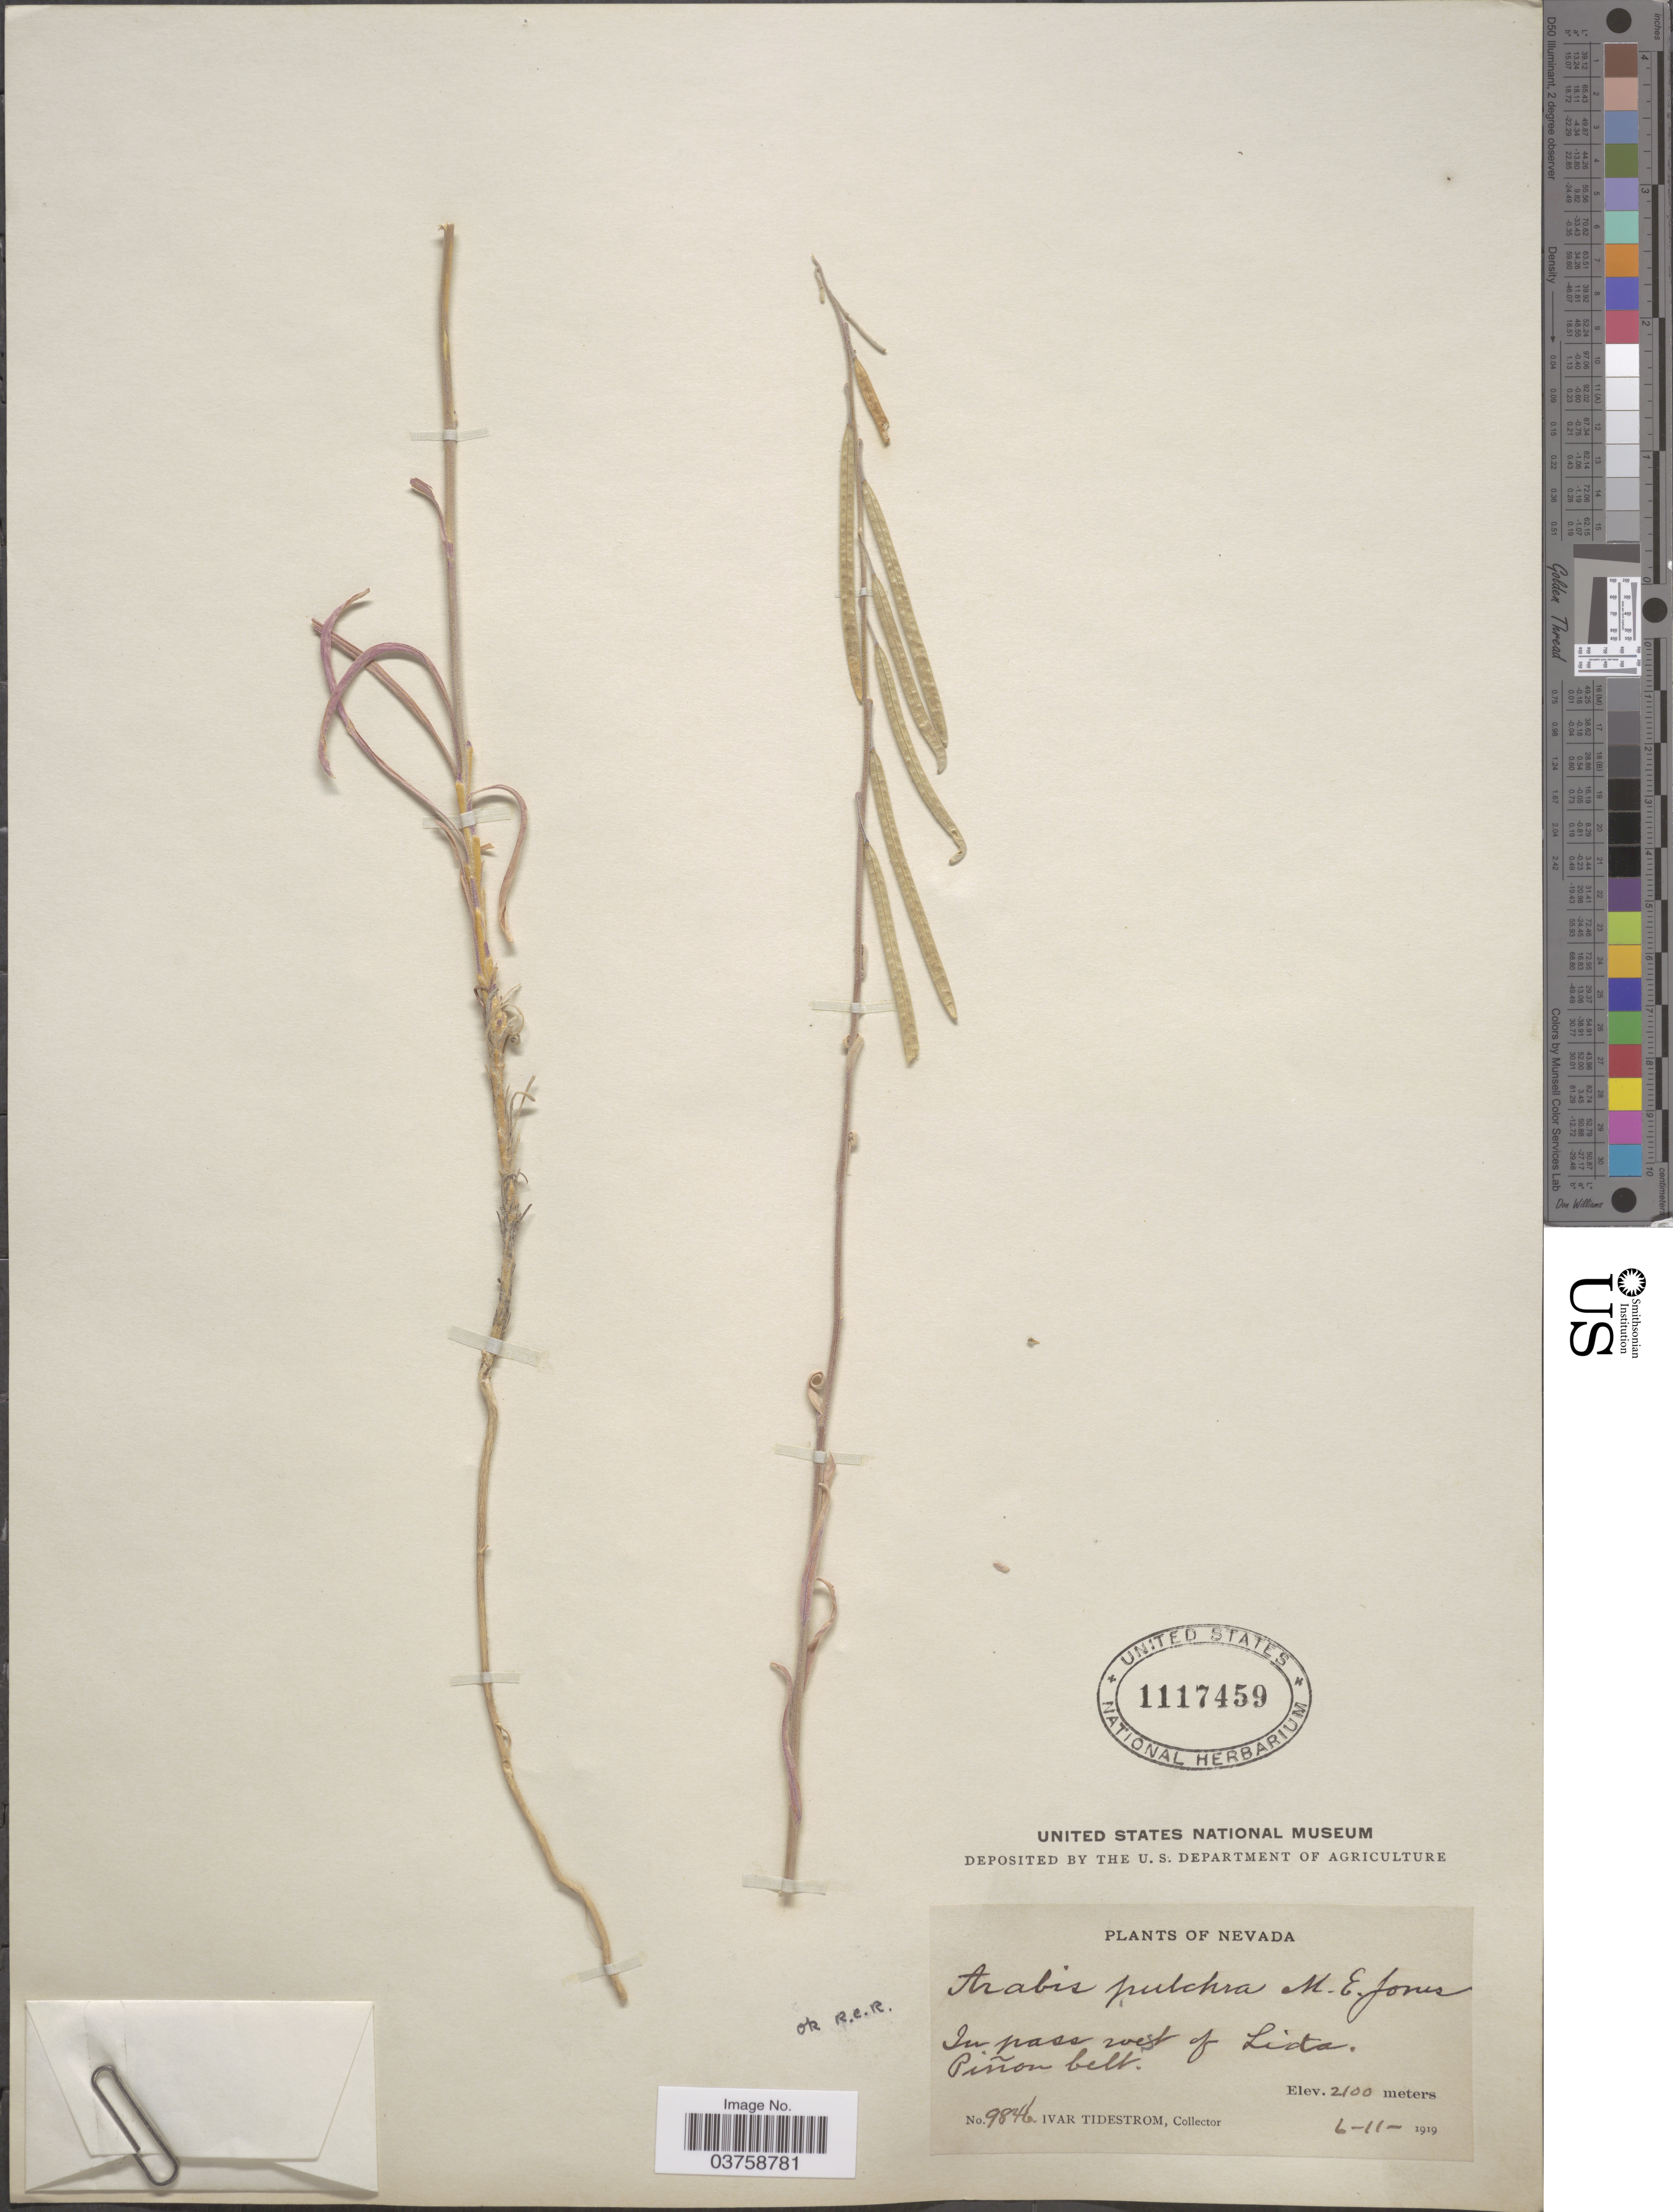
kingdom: Plantae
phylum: Tracheophyta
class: Magnoliopsida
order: Brassicales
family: Brassicaceae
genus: Arabis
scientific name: Arabis pulchra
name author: M.E. Jones ex S. Watson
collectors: I. F. Tidestrom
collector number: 9846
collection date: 1919-06-11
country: United States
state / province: Nevada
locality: In pass west of Lida. Piñon belt.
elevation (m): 2100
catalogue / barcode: US 1117459